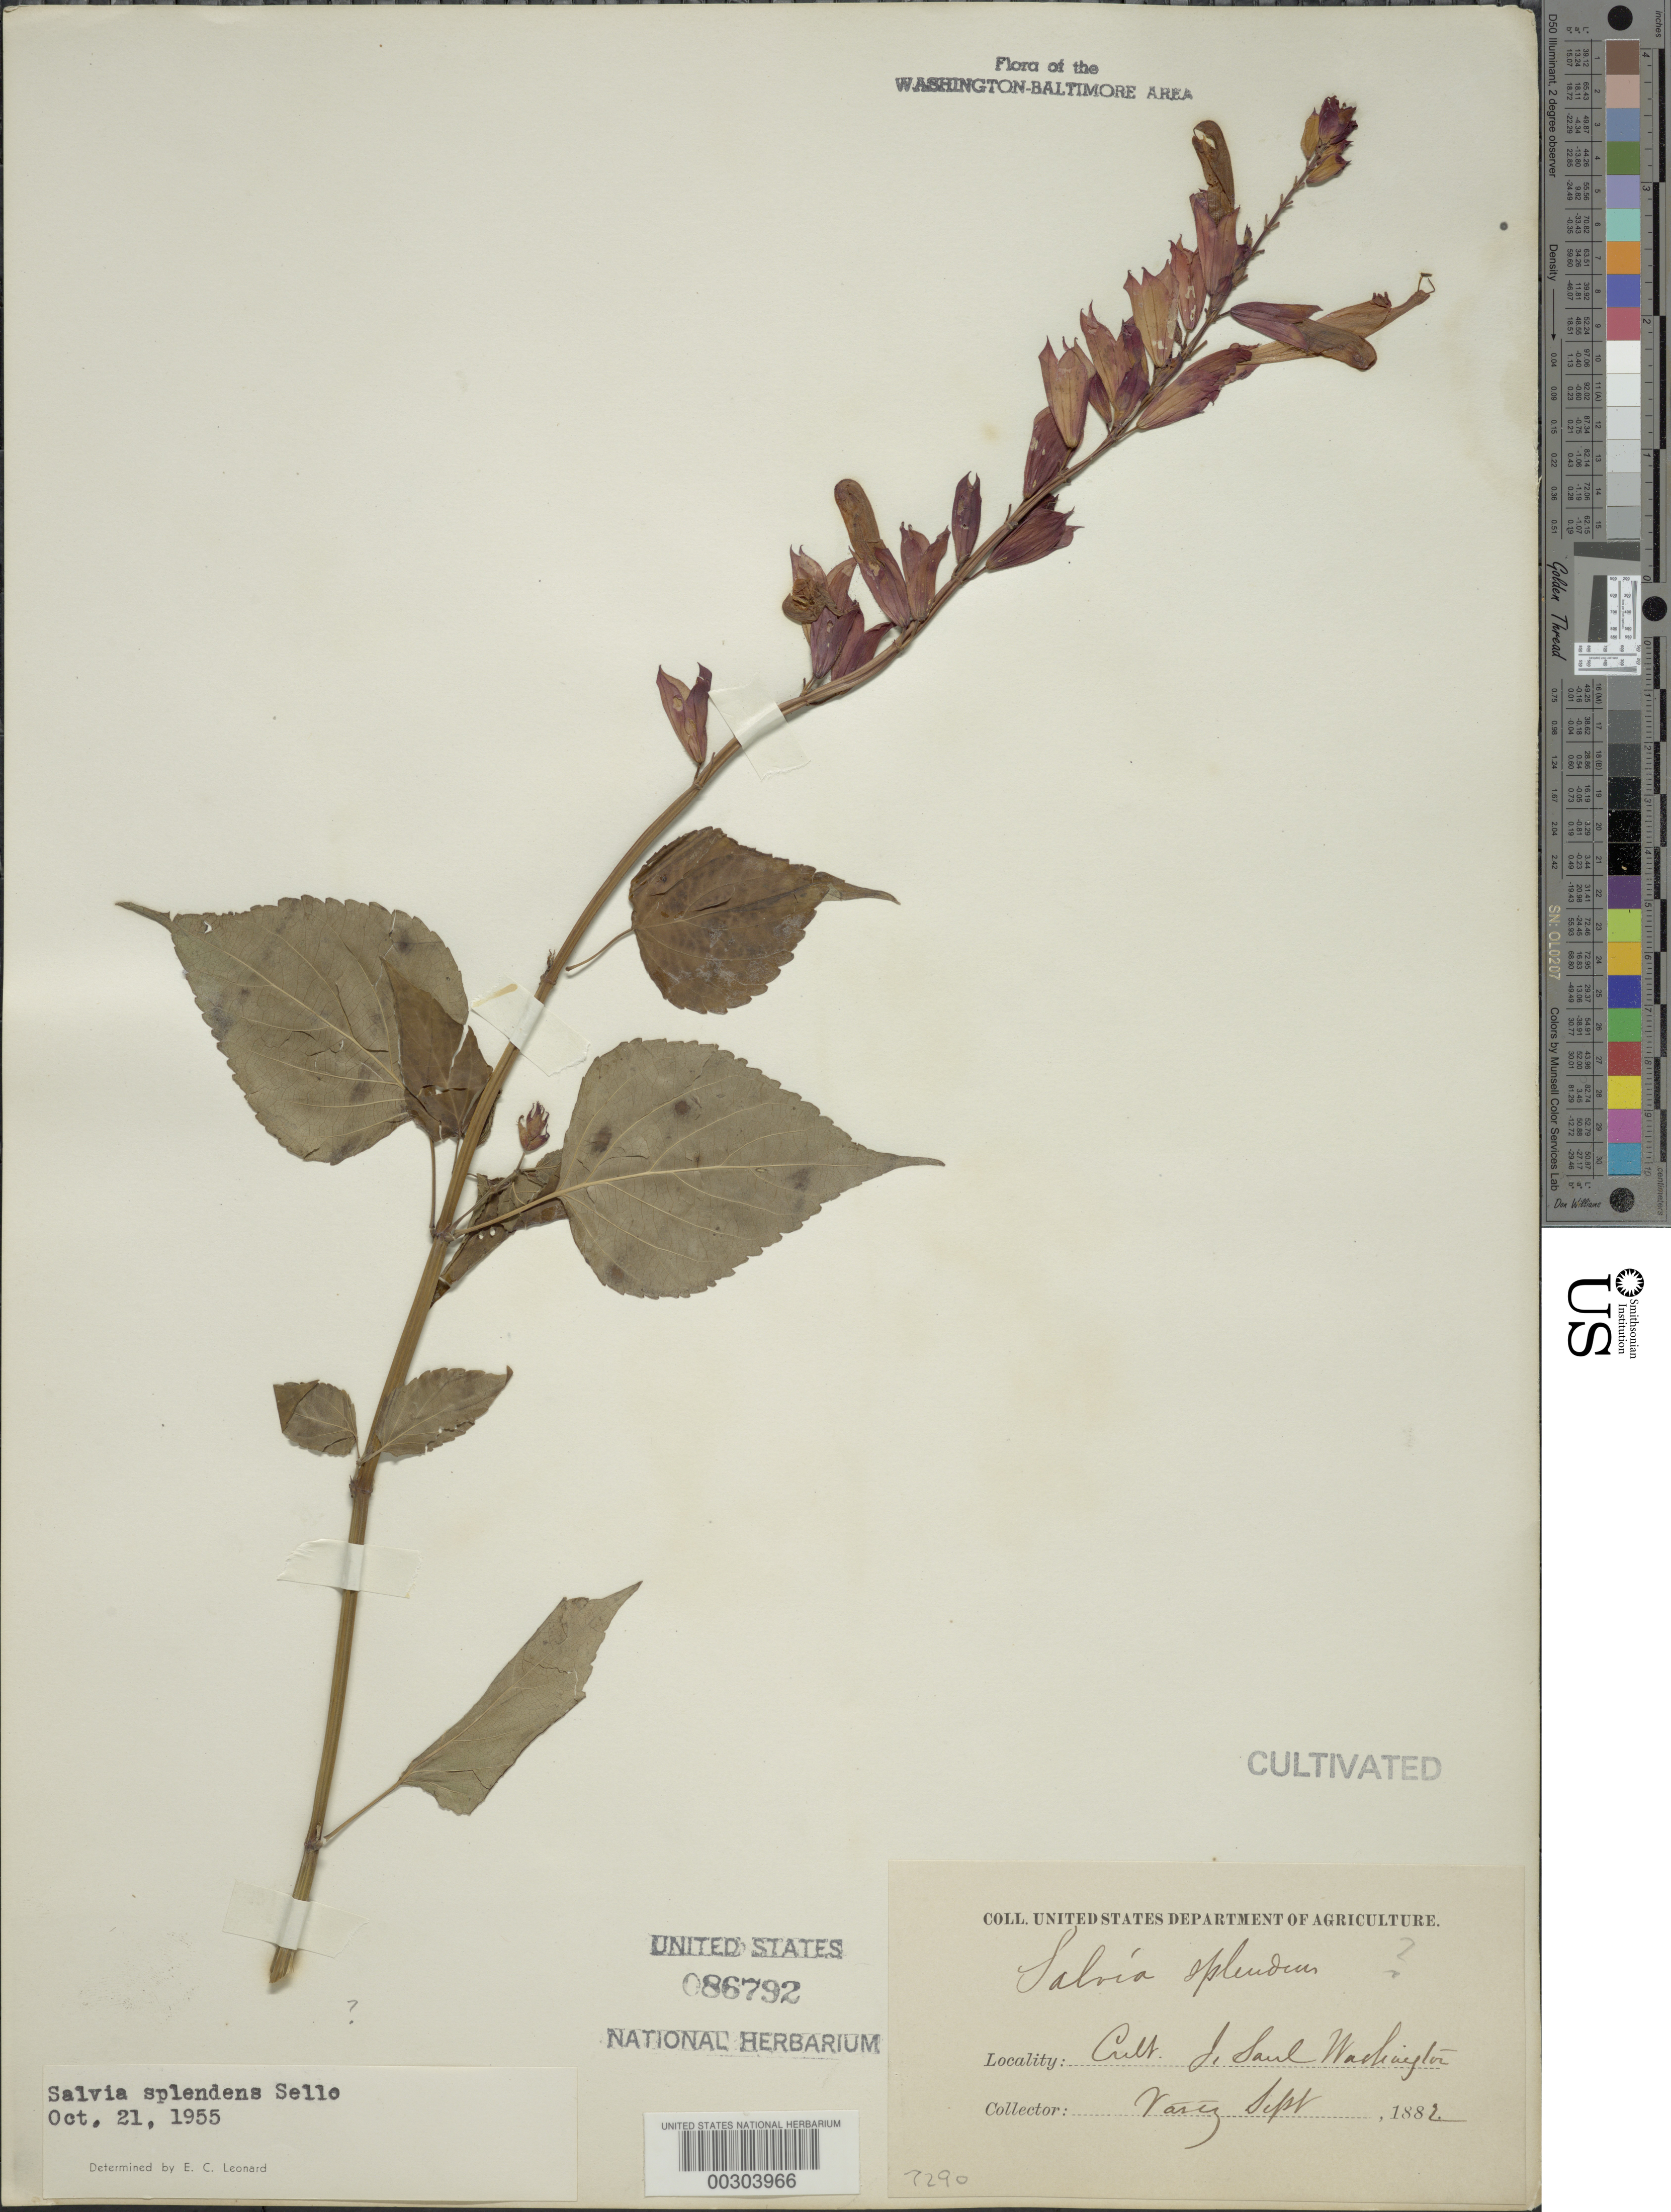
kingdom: Plantae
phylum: Tracheophyta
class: Magnoliopsida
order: Lamiales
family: Lamiaceae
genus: Salvia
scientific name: Salvia splendens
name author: Sellow ex Nees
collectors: G. R. Vasey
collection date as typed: Sep 1882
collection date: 1882-09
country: United States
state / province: District of Columbia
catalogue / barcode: US 86792